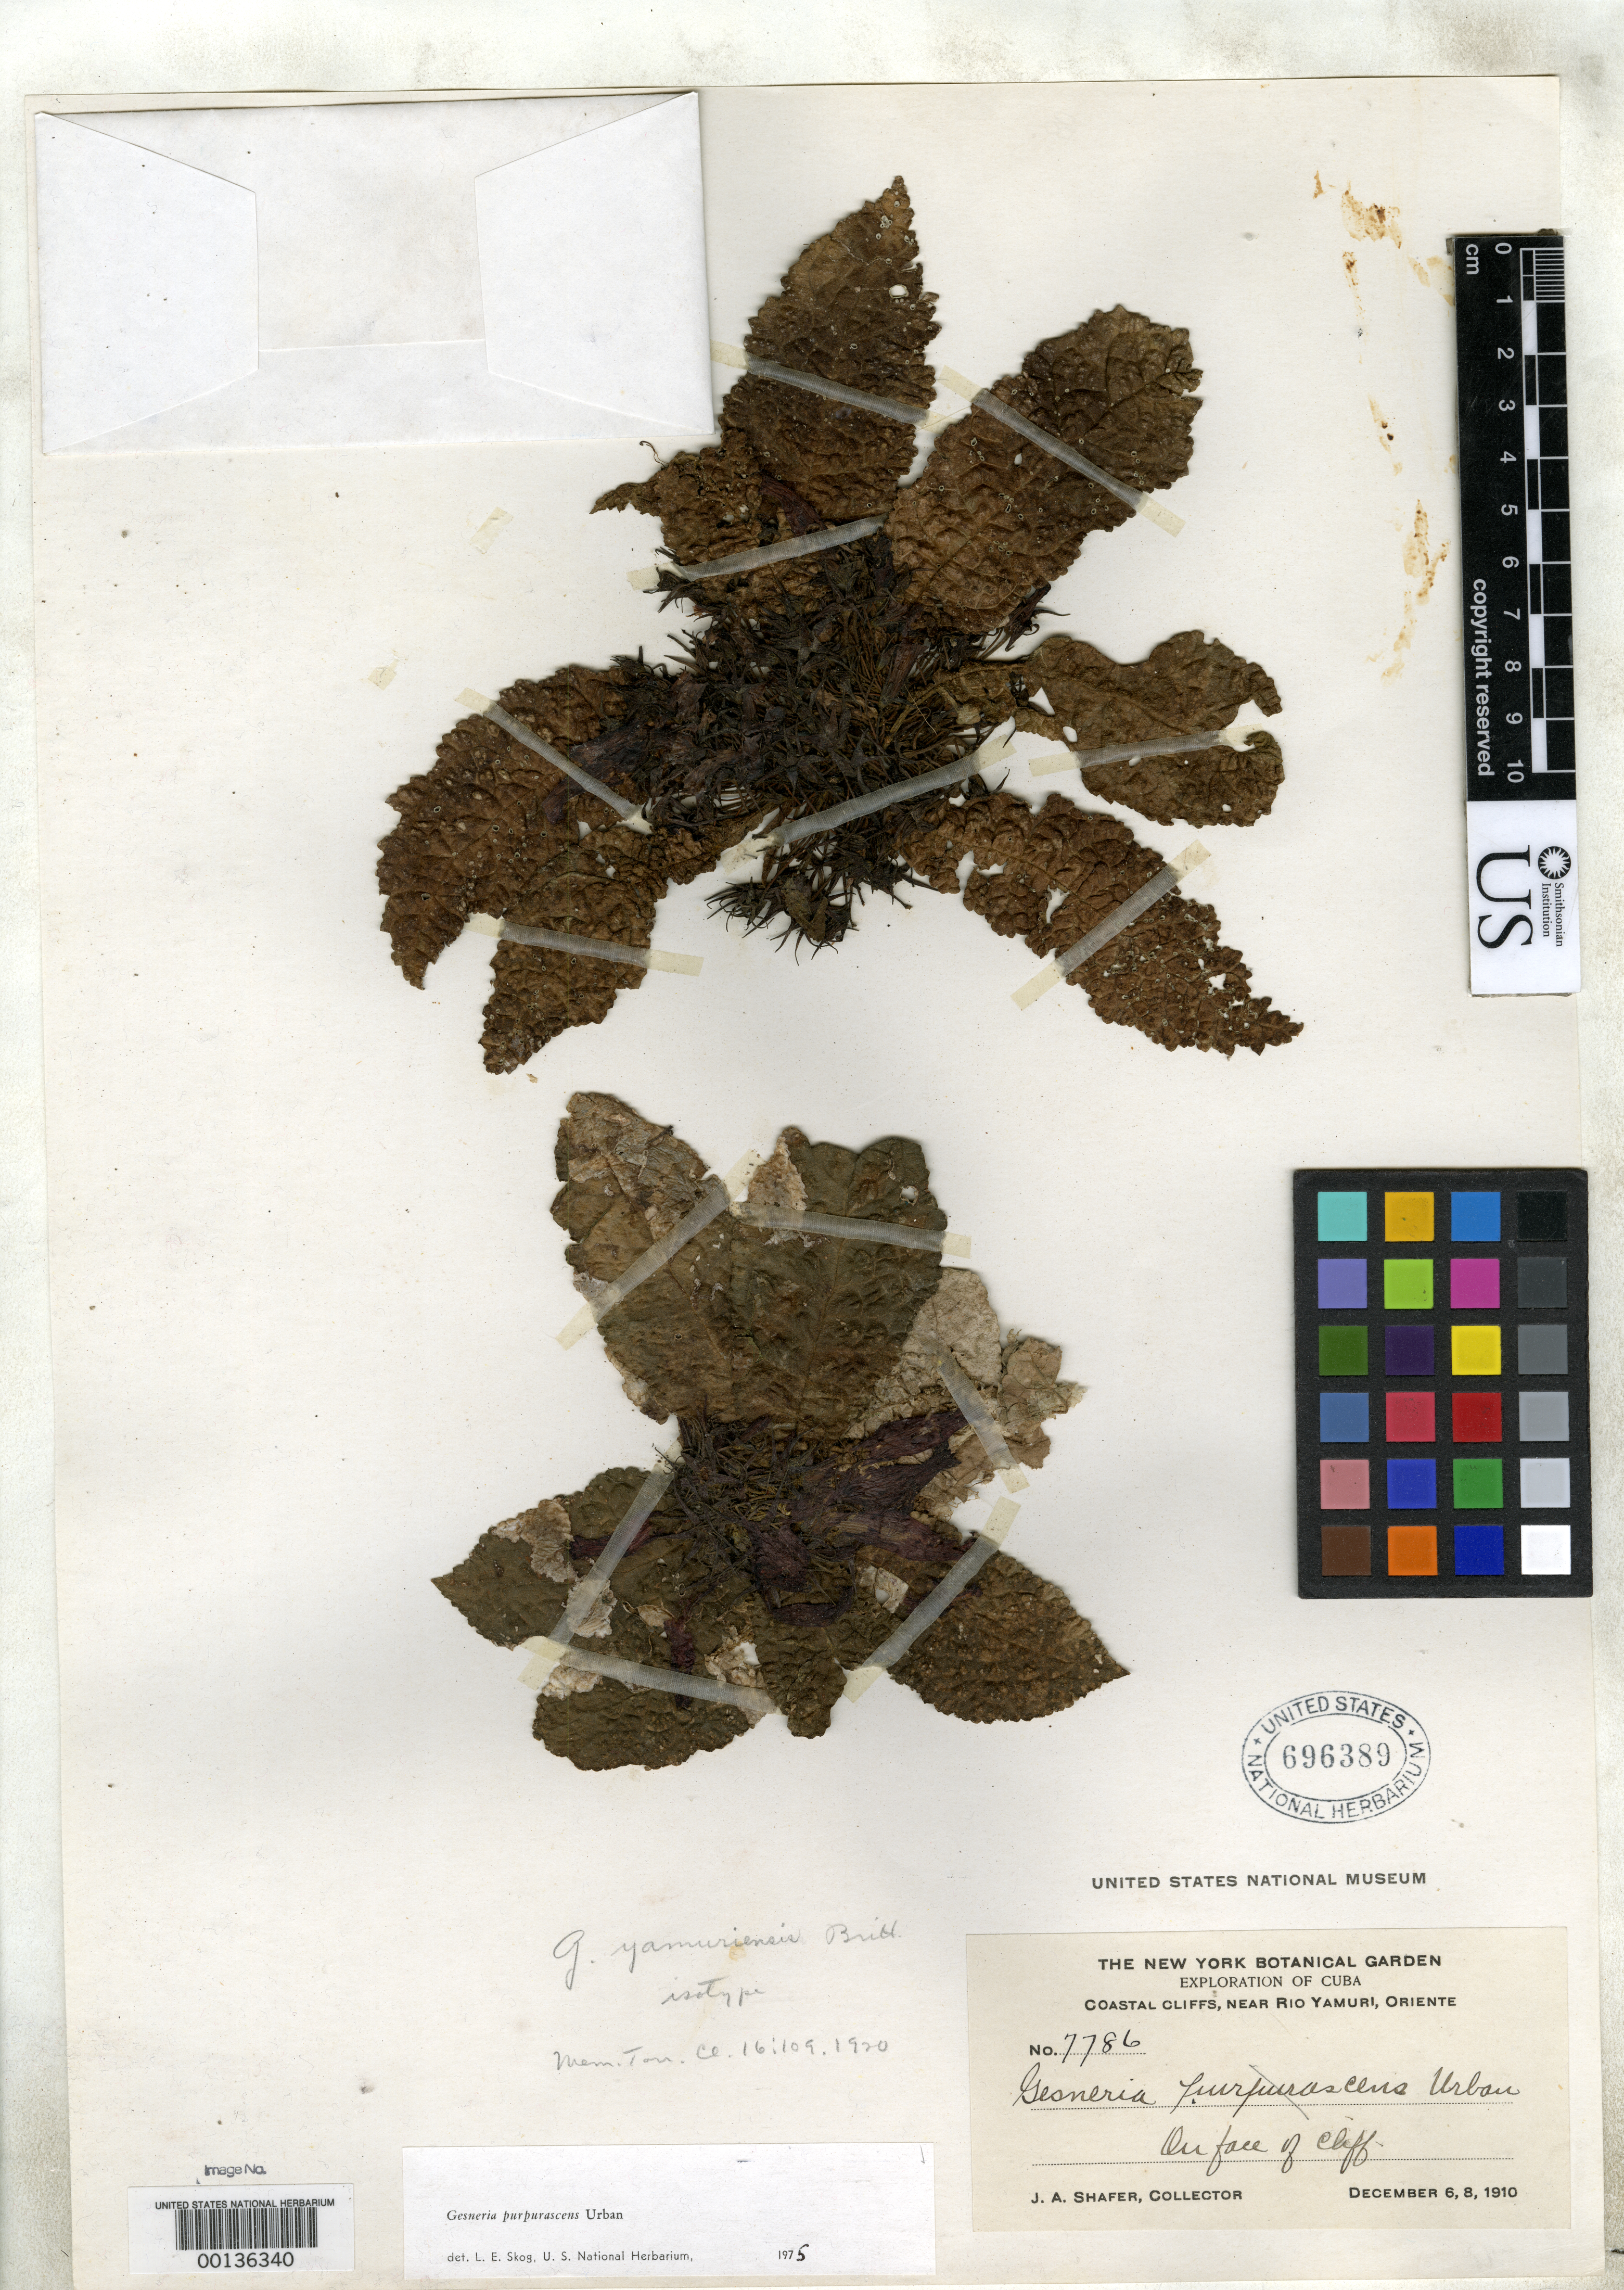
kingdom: Plantae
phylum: Tracheophyta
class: Magnoliopsida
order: Lamiales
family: Gesneriaceae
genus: Gesneria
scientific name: Gesneria yamuriensis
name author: Britton & P. Wilson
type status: Isotype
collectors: J. A. Shafer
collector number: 7786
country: Cuba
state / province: Oriente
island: Greater Antilles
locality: Near Rio Yamuri.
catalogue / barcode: US 696389